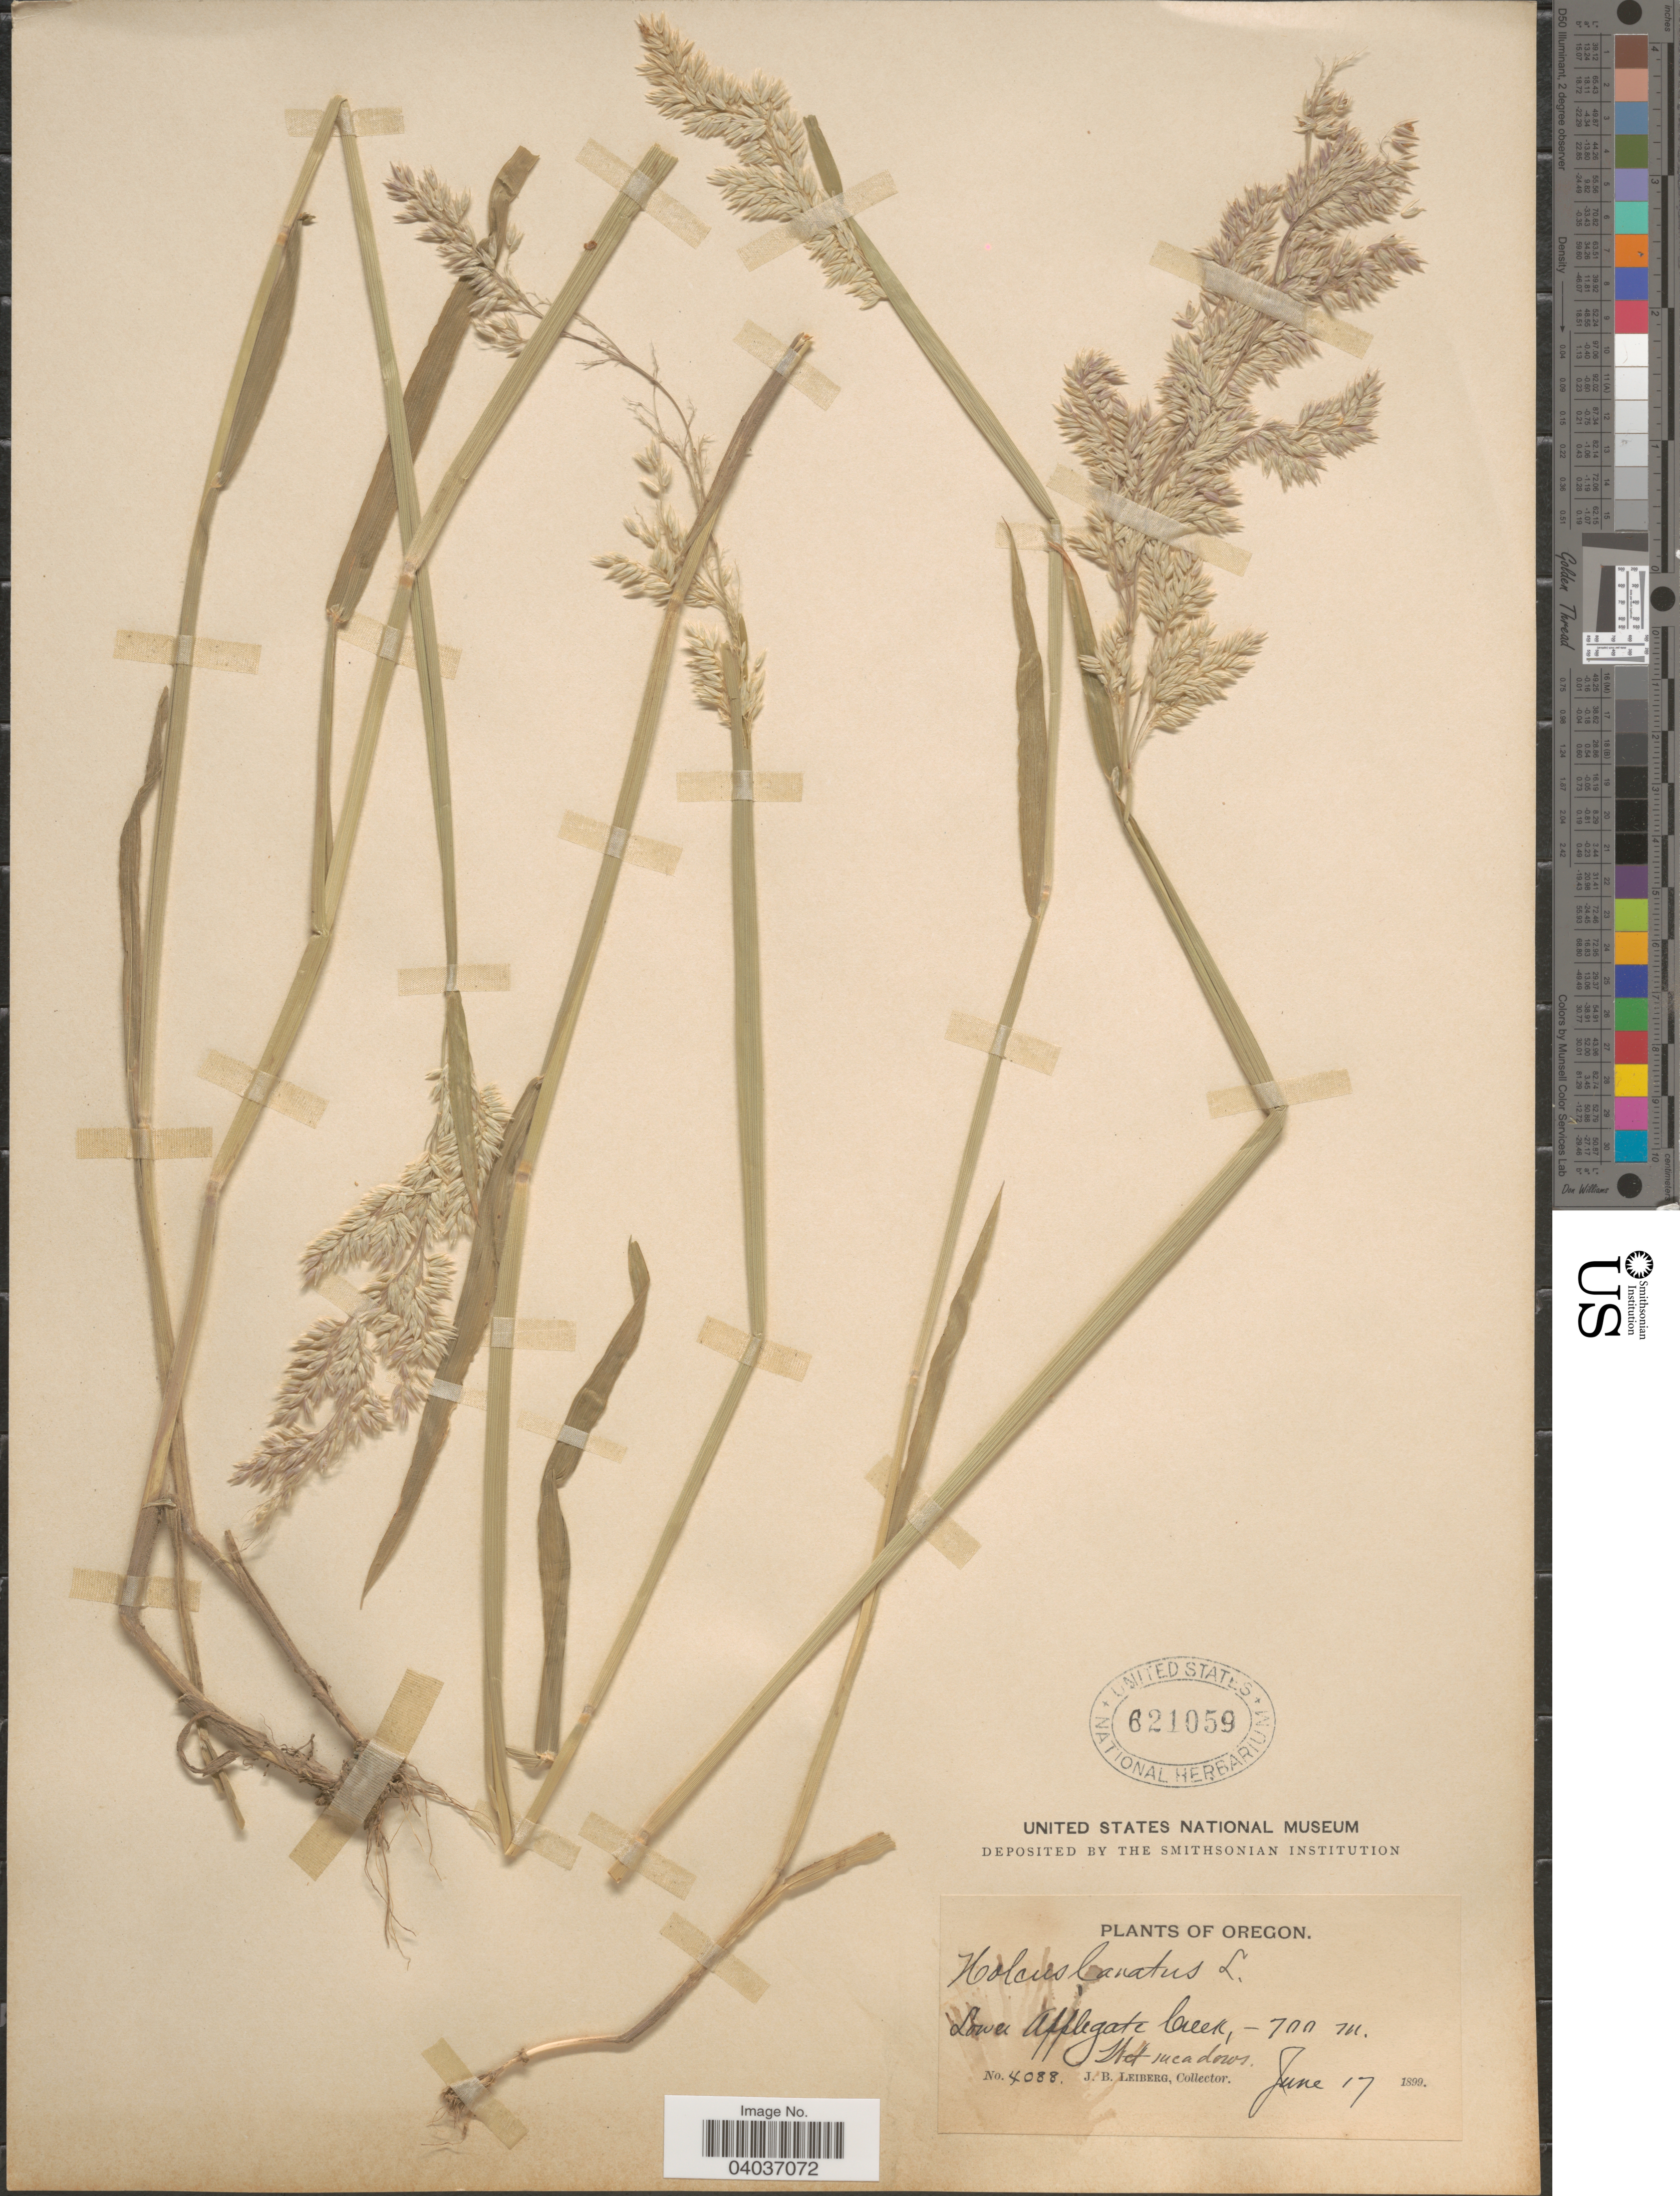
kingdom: Plantae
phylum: Tracheophyta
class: Liliopsida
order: Poales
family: Poaceae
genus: Holcus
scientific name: Holcus lanatus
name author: L.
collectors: J. B. Leiberg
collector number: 4088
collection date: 1899-06-17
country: United States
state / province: Oregon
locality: Lower Applegate Creek.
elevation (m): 700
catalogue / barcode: US 621059